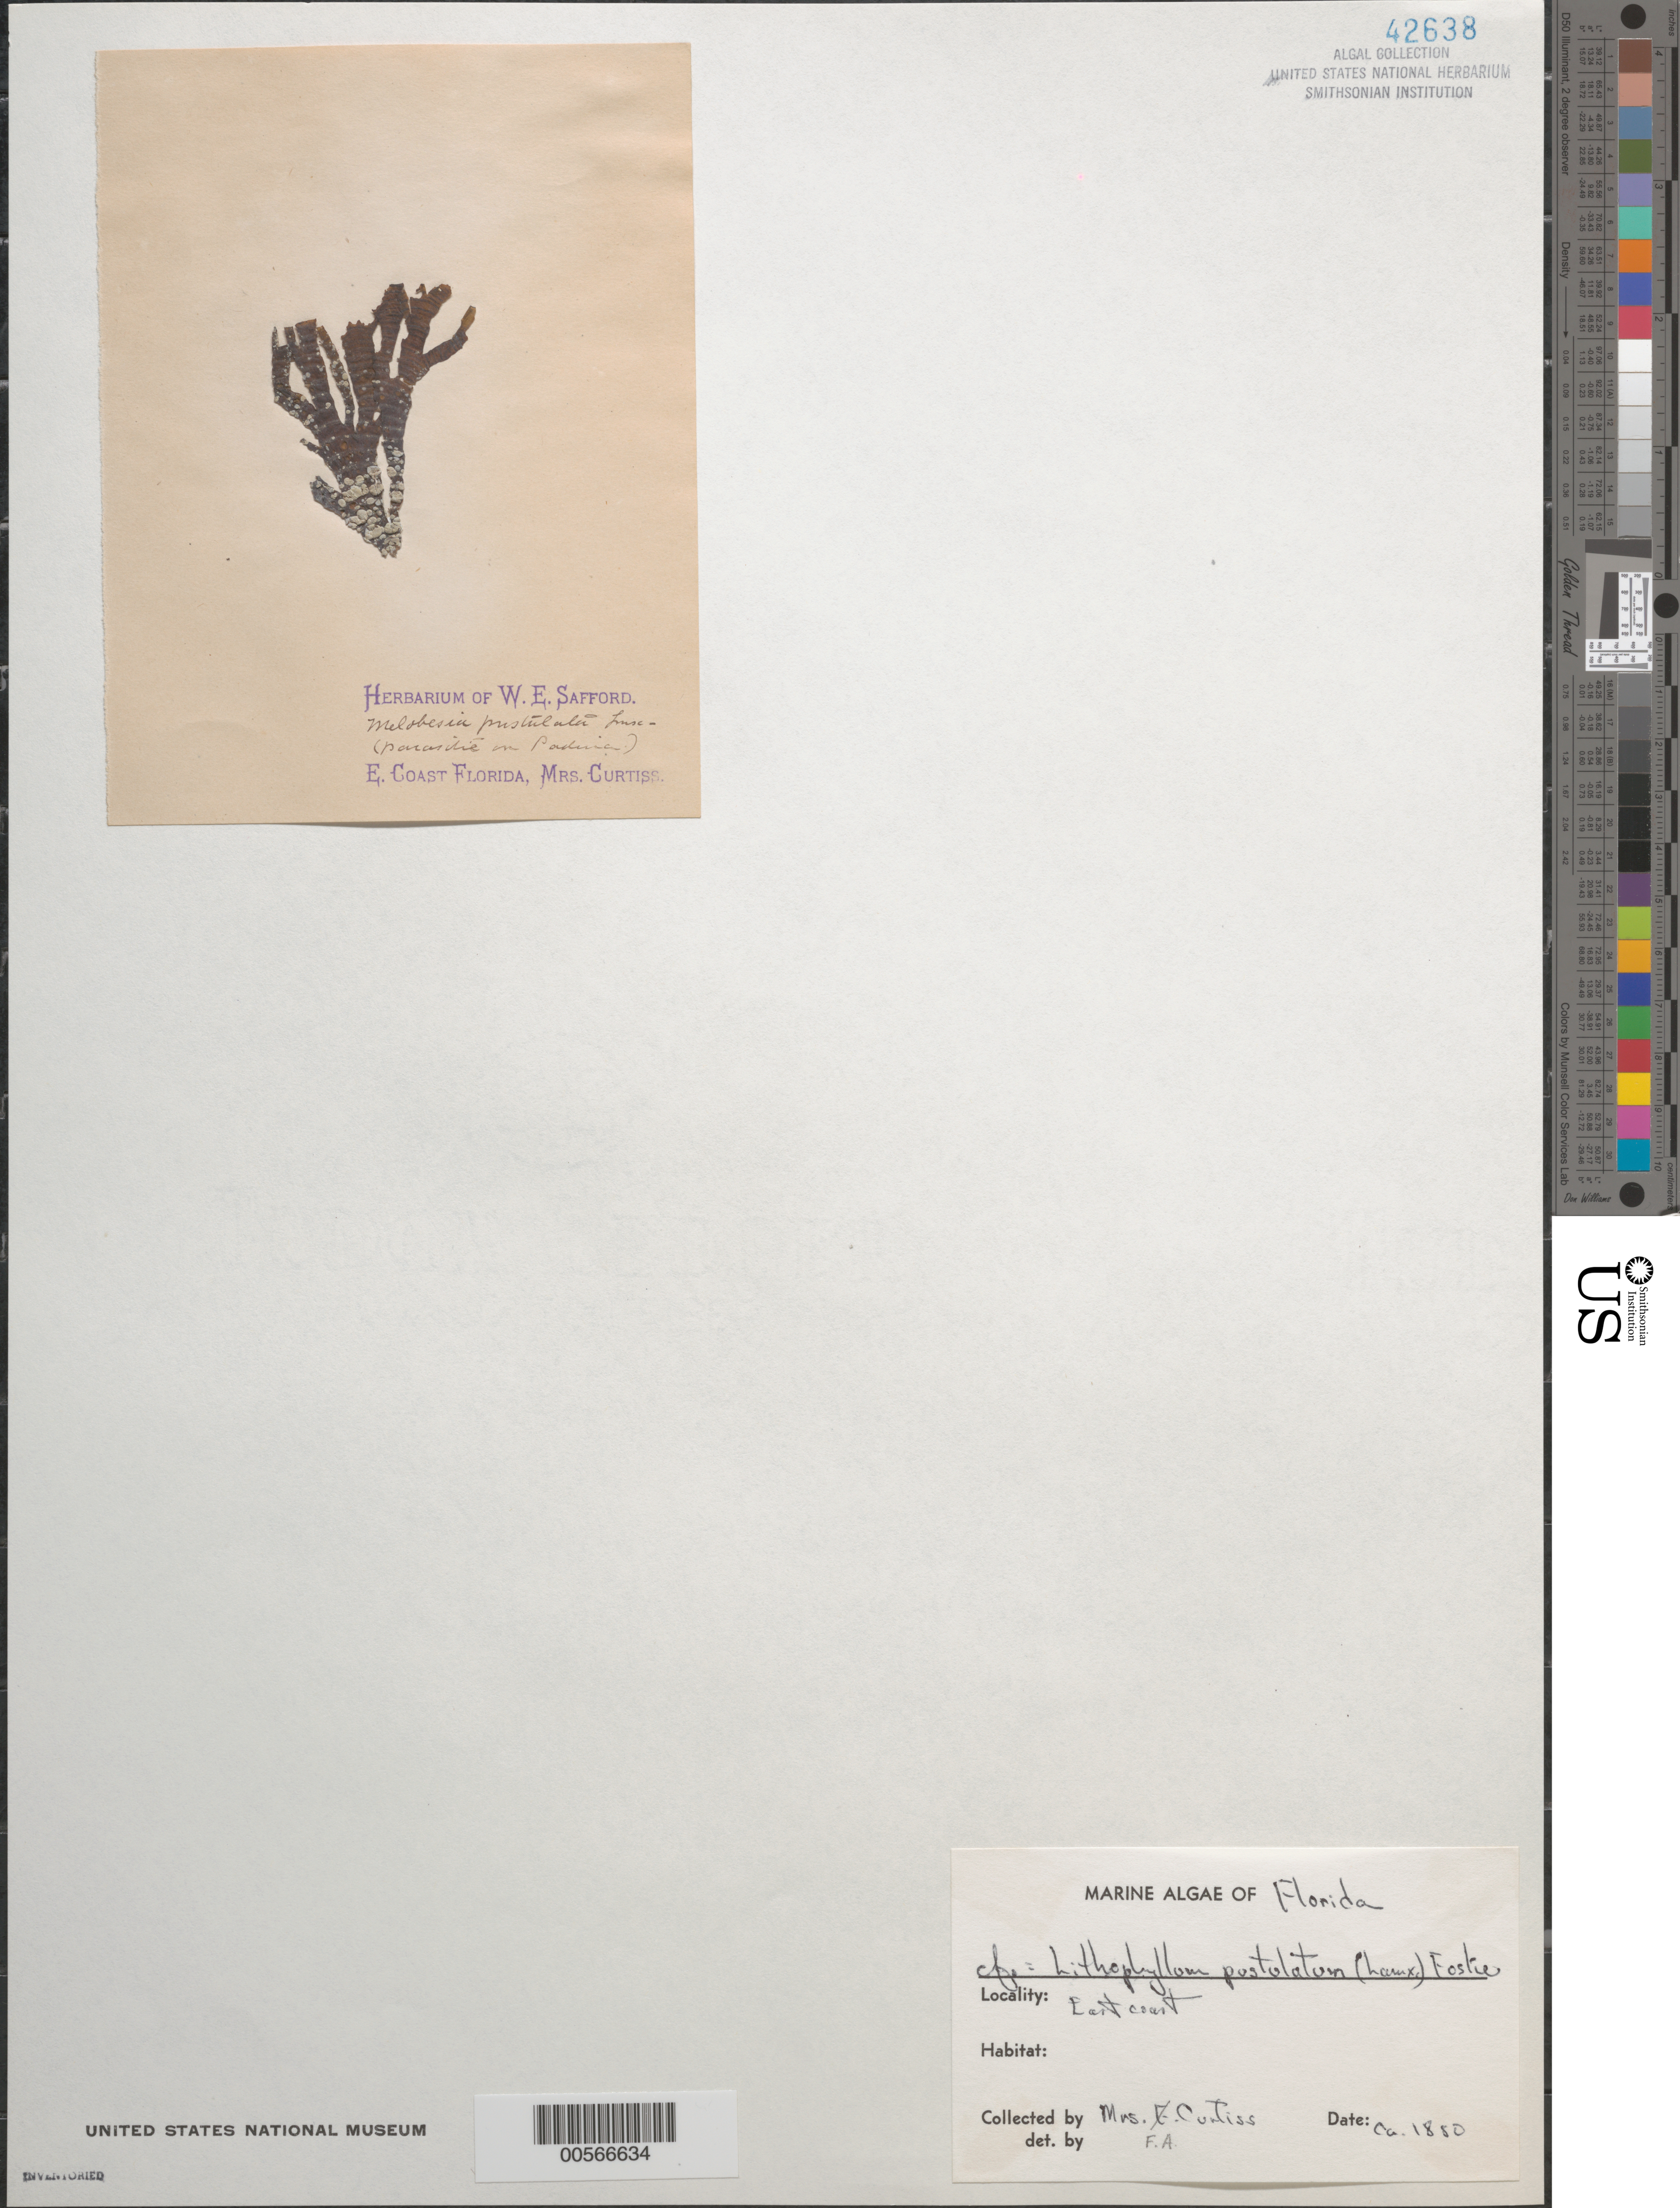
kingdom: Plantae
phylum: Rhodophyta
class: Florideophyceae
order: Corallinales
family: Lithophyllaceae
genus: Titanoderma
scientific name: Titanoderma pustulatum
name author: (J.V.Lamouroux) Naegeli in Naegeli & C. Cramer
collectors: F. A. Curtiss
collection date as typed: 1880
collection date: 1880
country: United States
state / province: Florida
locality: East coast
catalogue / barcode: US 42638